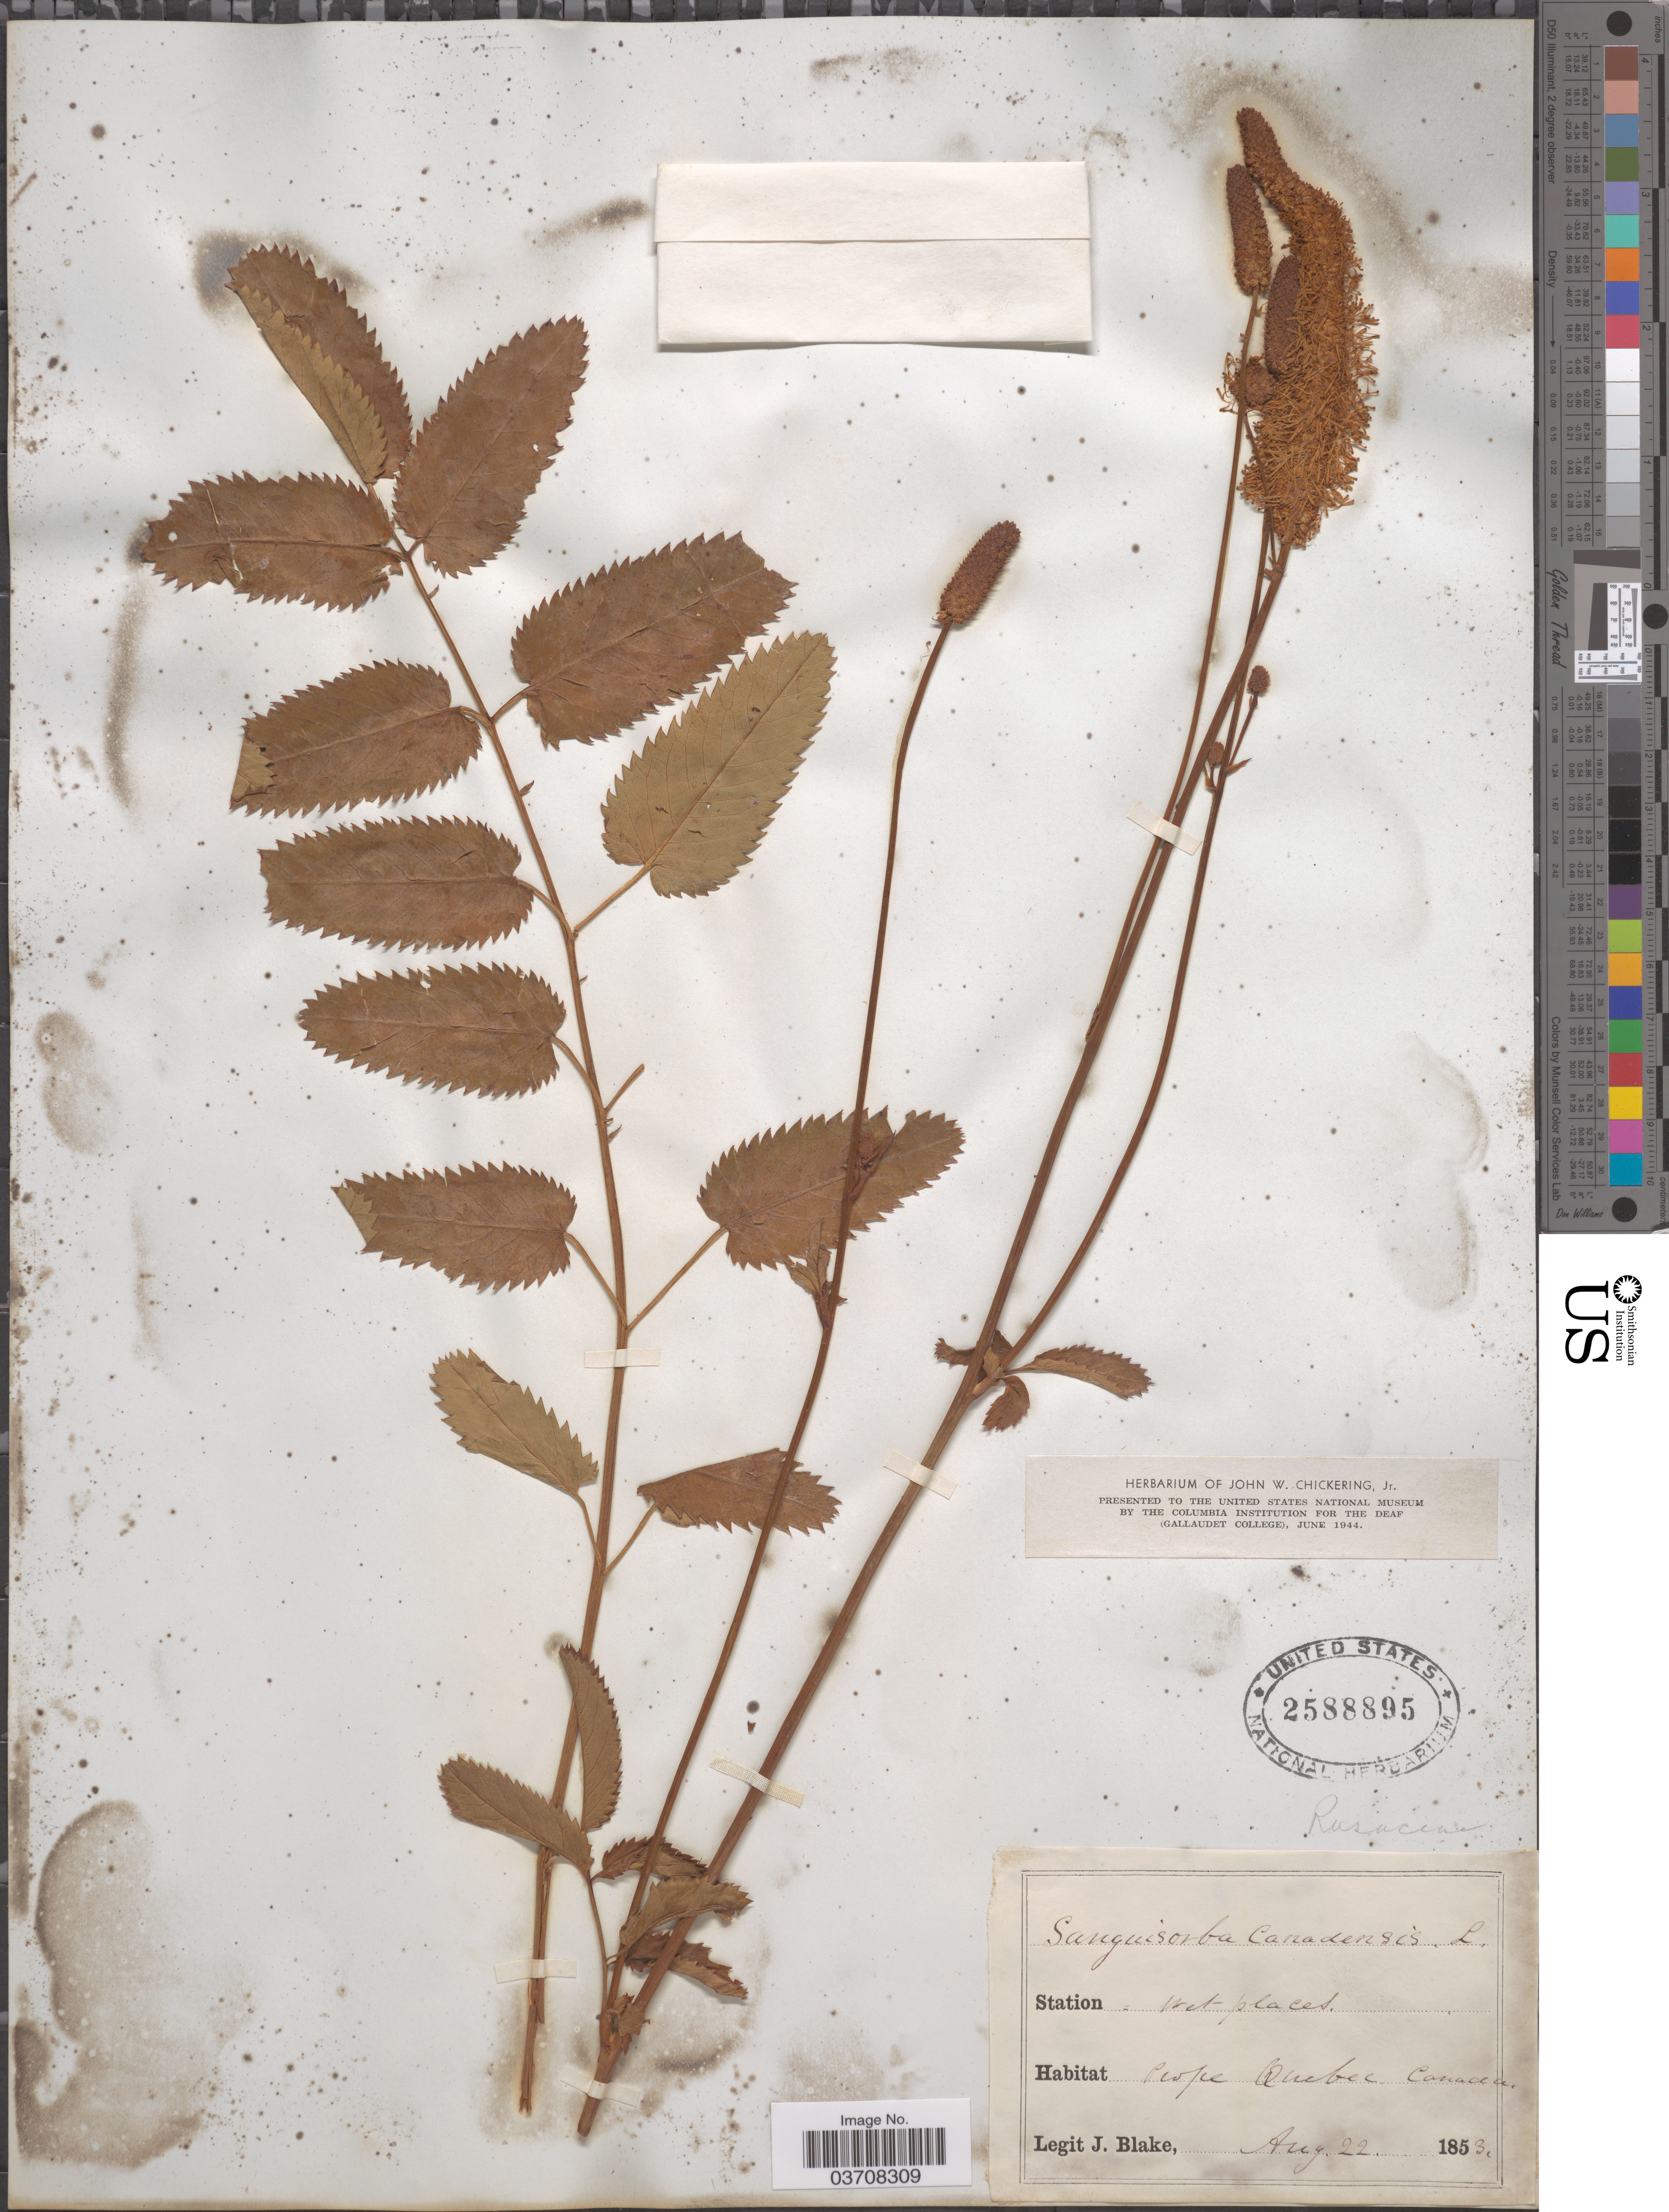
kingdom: Plantae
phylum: Tracheophyta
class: Magnoliopsida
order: Rosales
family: Rosaceae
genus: Sanguisorba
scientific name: Sanguisorba canadensis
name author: L.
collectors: J. Blake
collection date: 1853-08-22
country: Canada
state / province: Quebec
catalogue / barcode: US 2588895